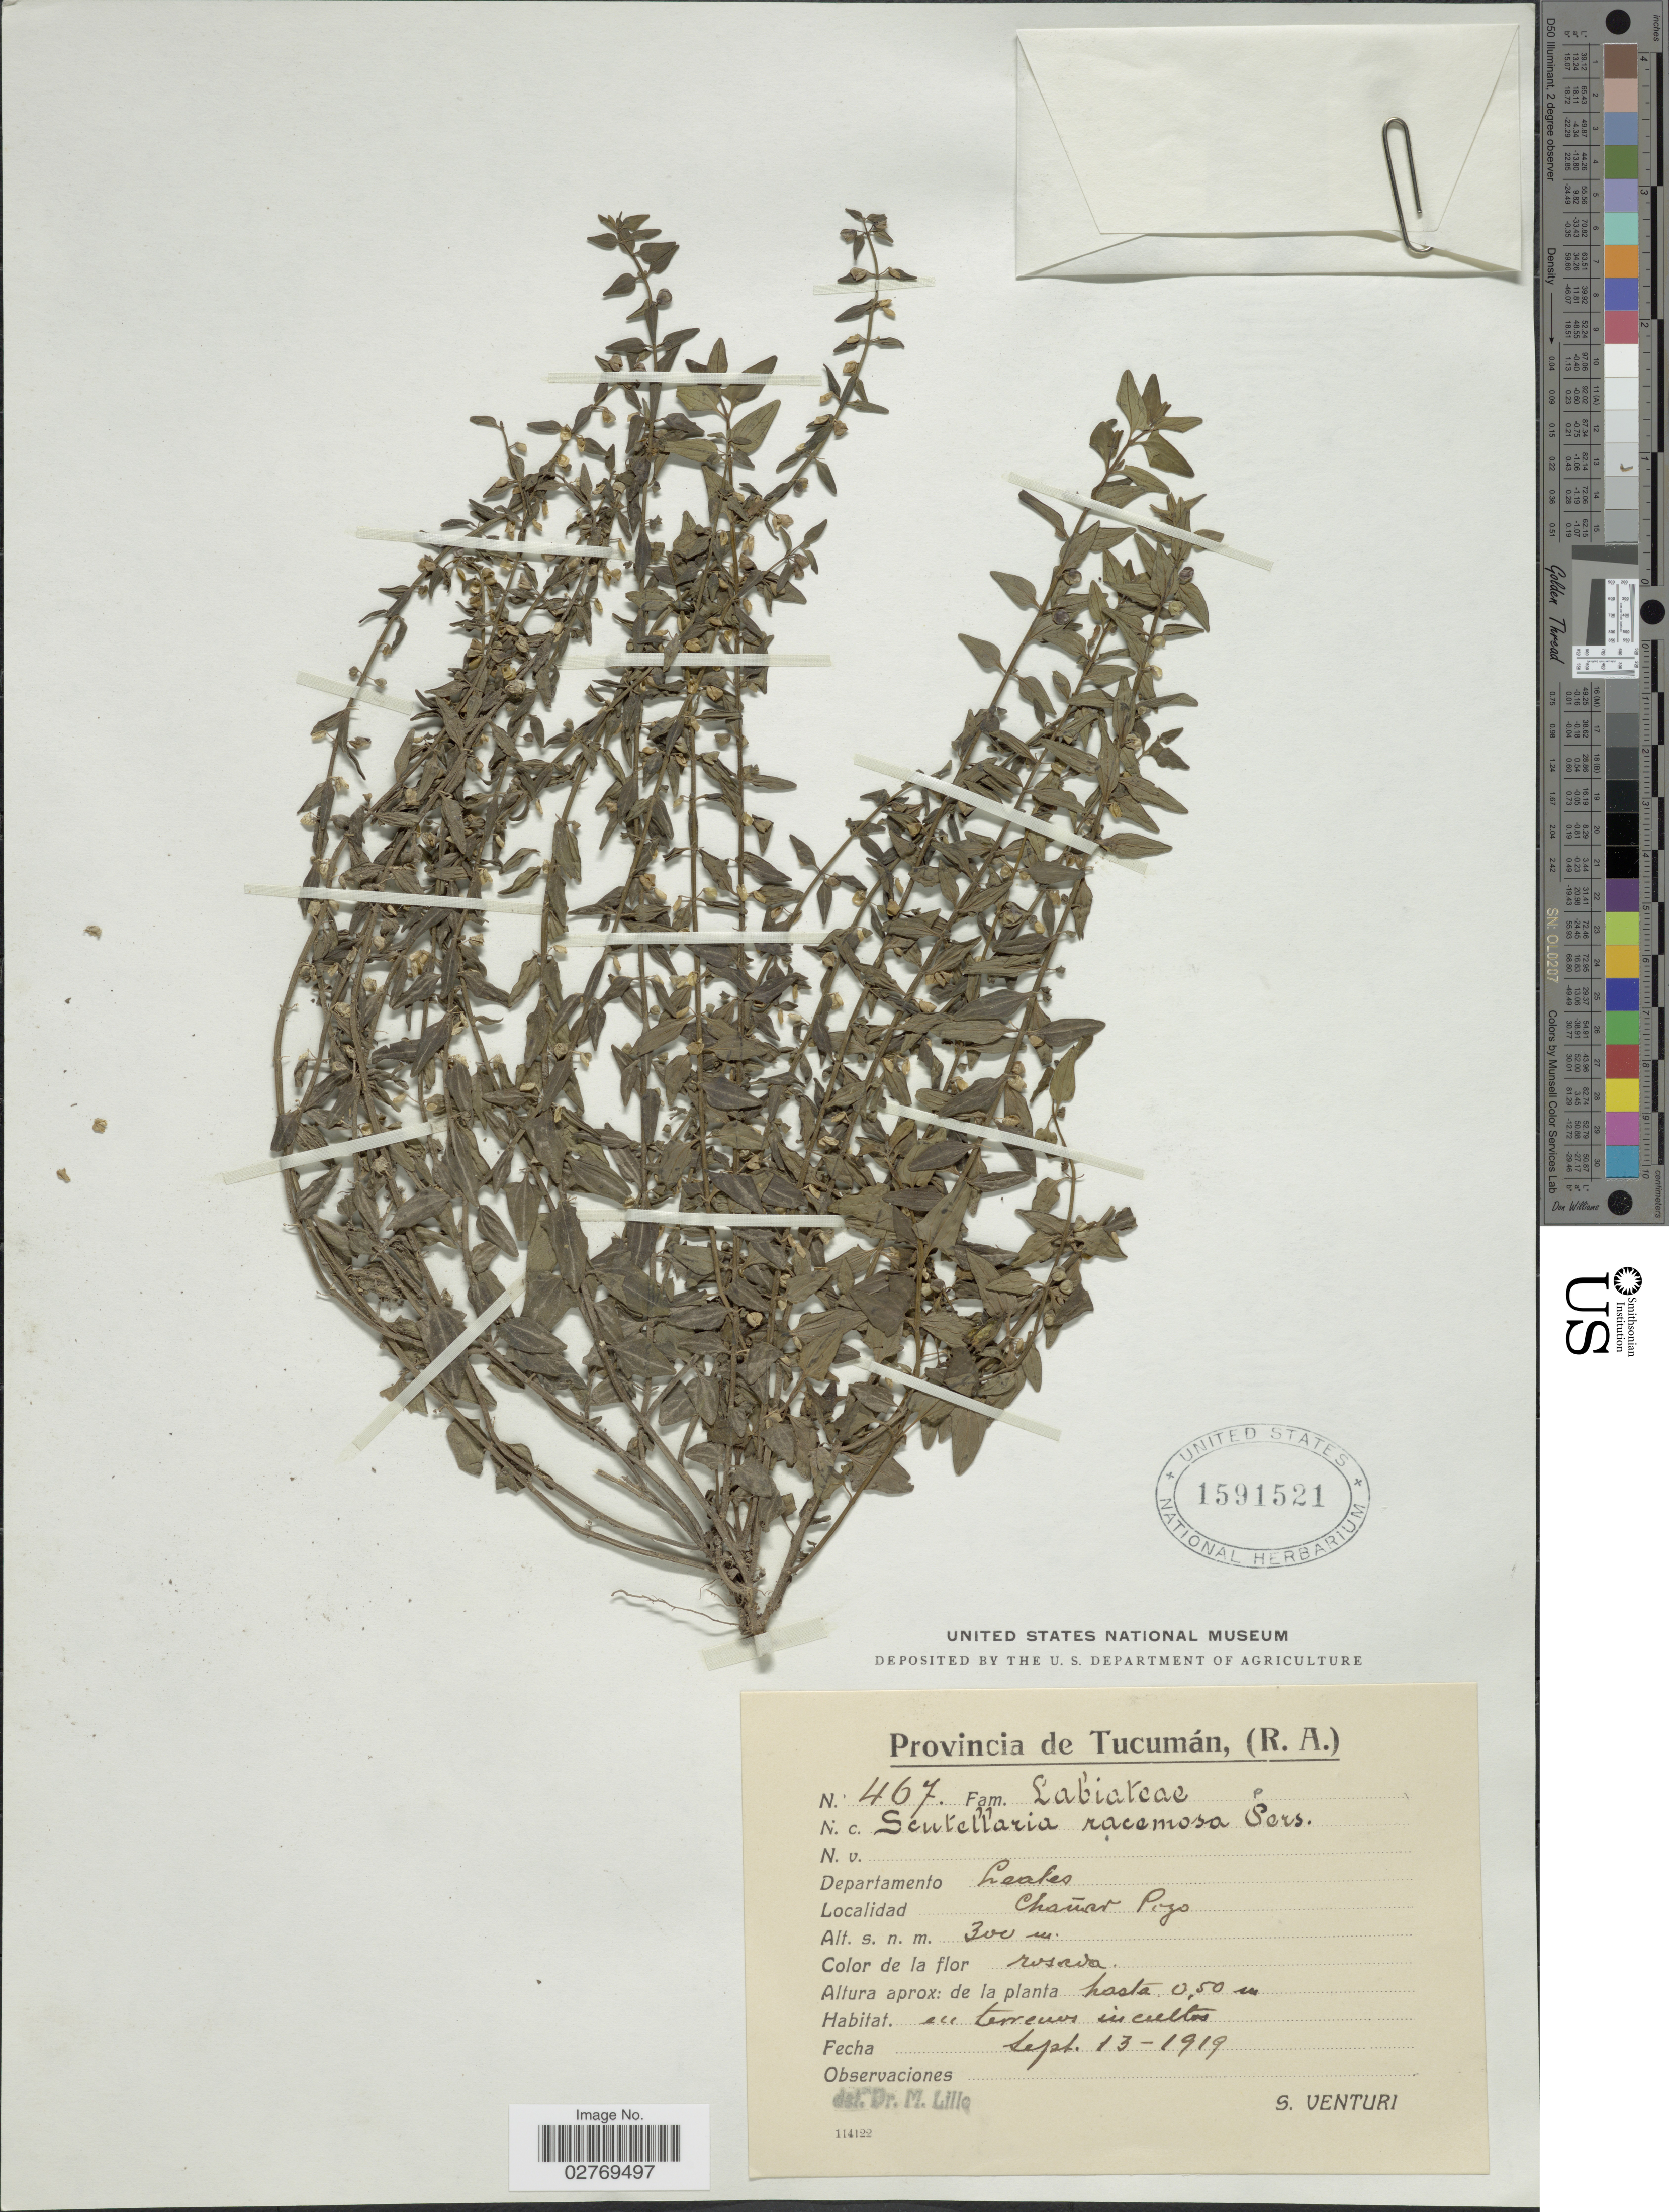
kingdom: Plantae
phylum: Tracheophyta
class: Magnoliopsida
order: Lamiales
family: Lamiaceae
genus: Scutellaria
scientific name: Scutellaria racemosa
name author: Pers.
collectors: S. Venturi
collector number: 467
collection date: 1919-09-13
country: Argentina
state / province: Tucuman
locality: Departamento Leales. Chañar Pozo.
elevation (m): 300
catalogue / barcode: US 1591521